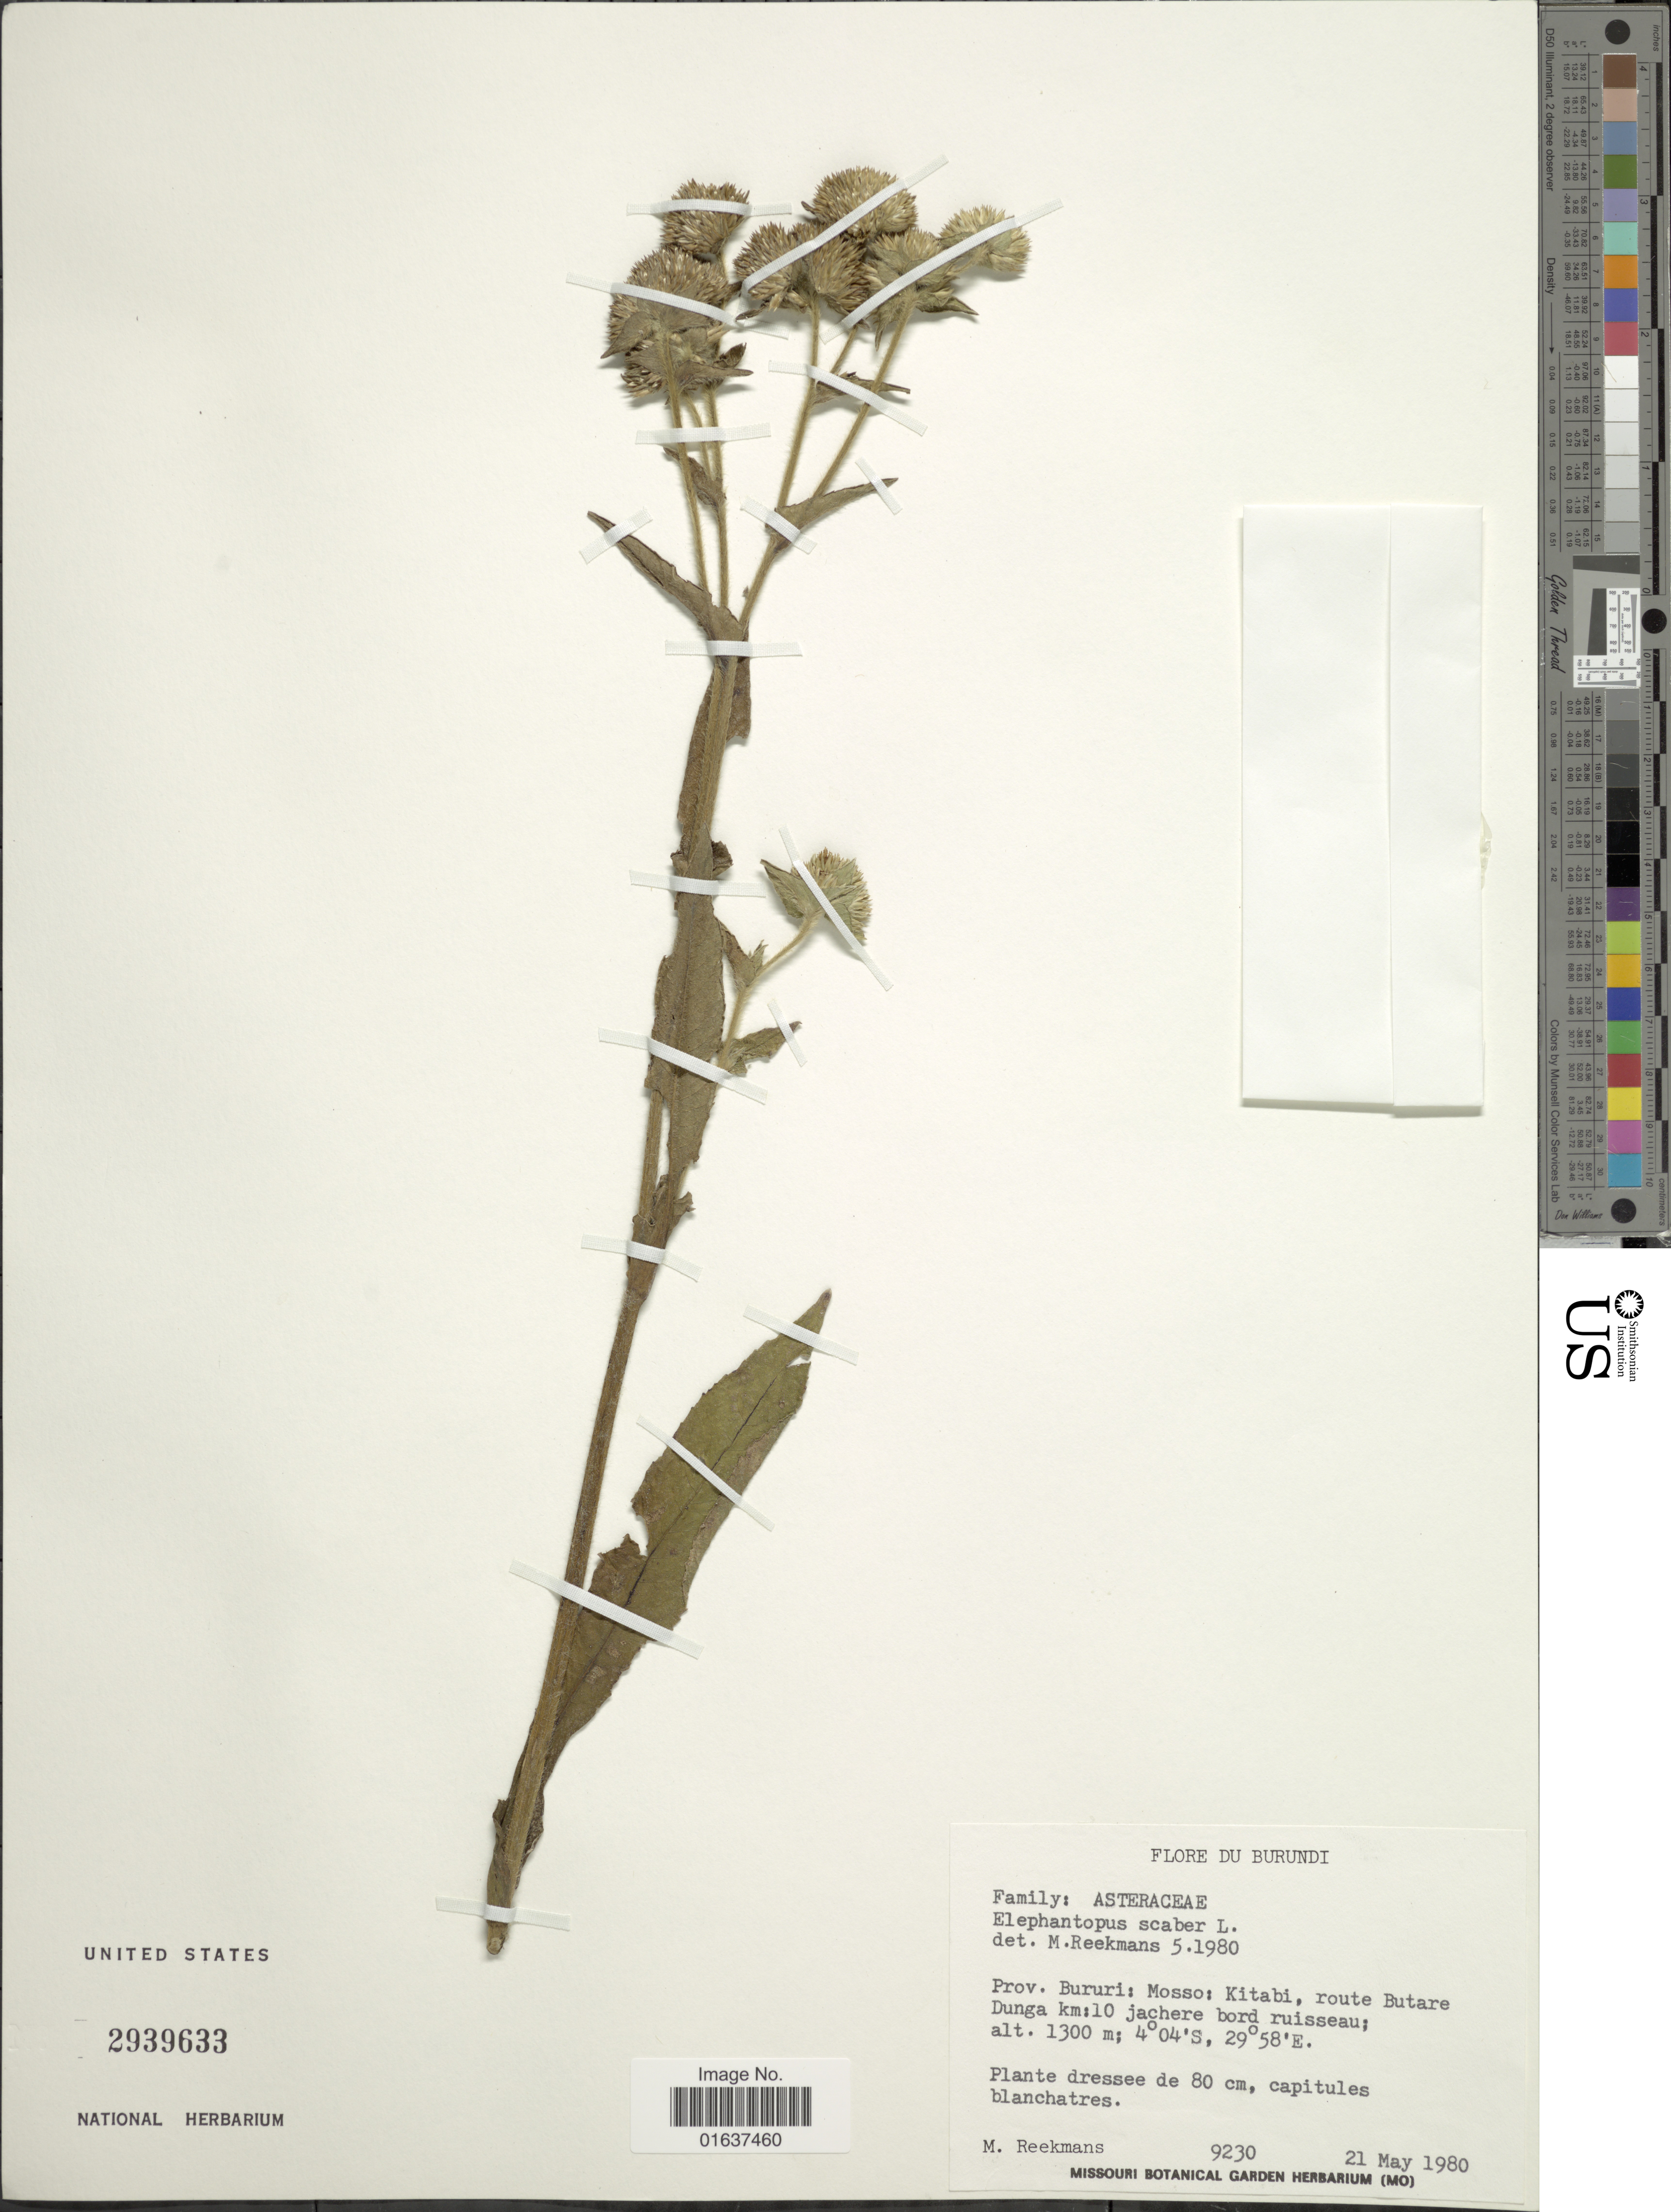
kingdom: Plantae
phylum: Tracheophyta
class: Magnoliopsida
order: Asterales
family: Asteraceae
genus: Elephantopus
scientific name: Elephantopus scaber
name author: L.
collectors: M. Reekmans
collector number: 9230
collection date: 1980-05-21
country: Burundi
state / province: Bururi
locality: Mossos: Kitabi, route Butare Dunga km 10 jachere bord ruisseau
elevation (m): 1300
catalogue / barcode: US 2939633